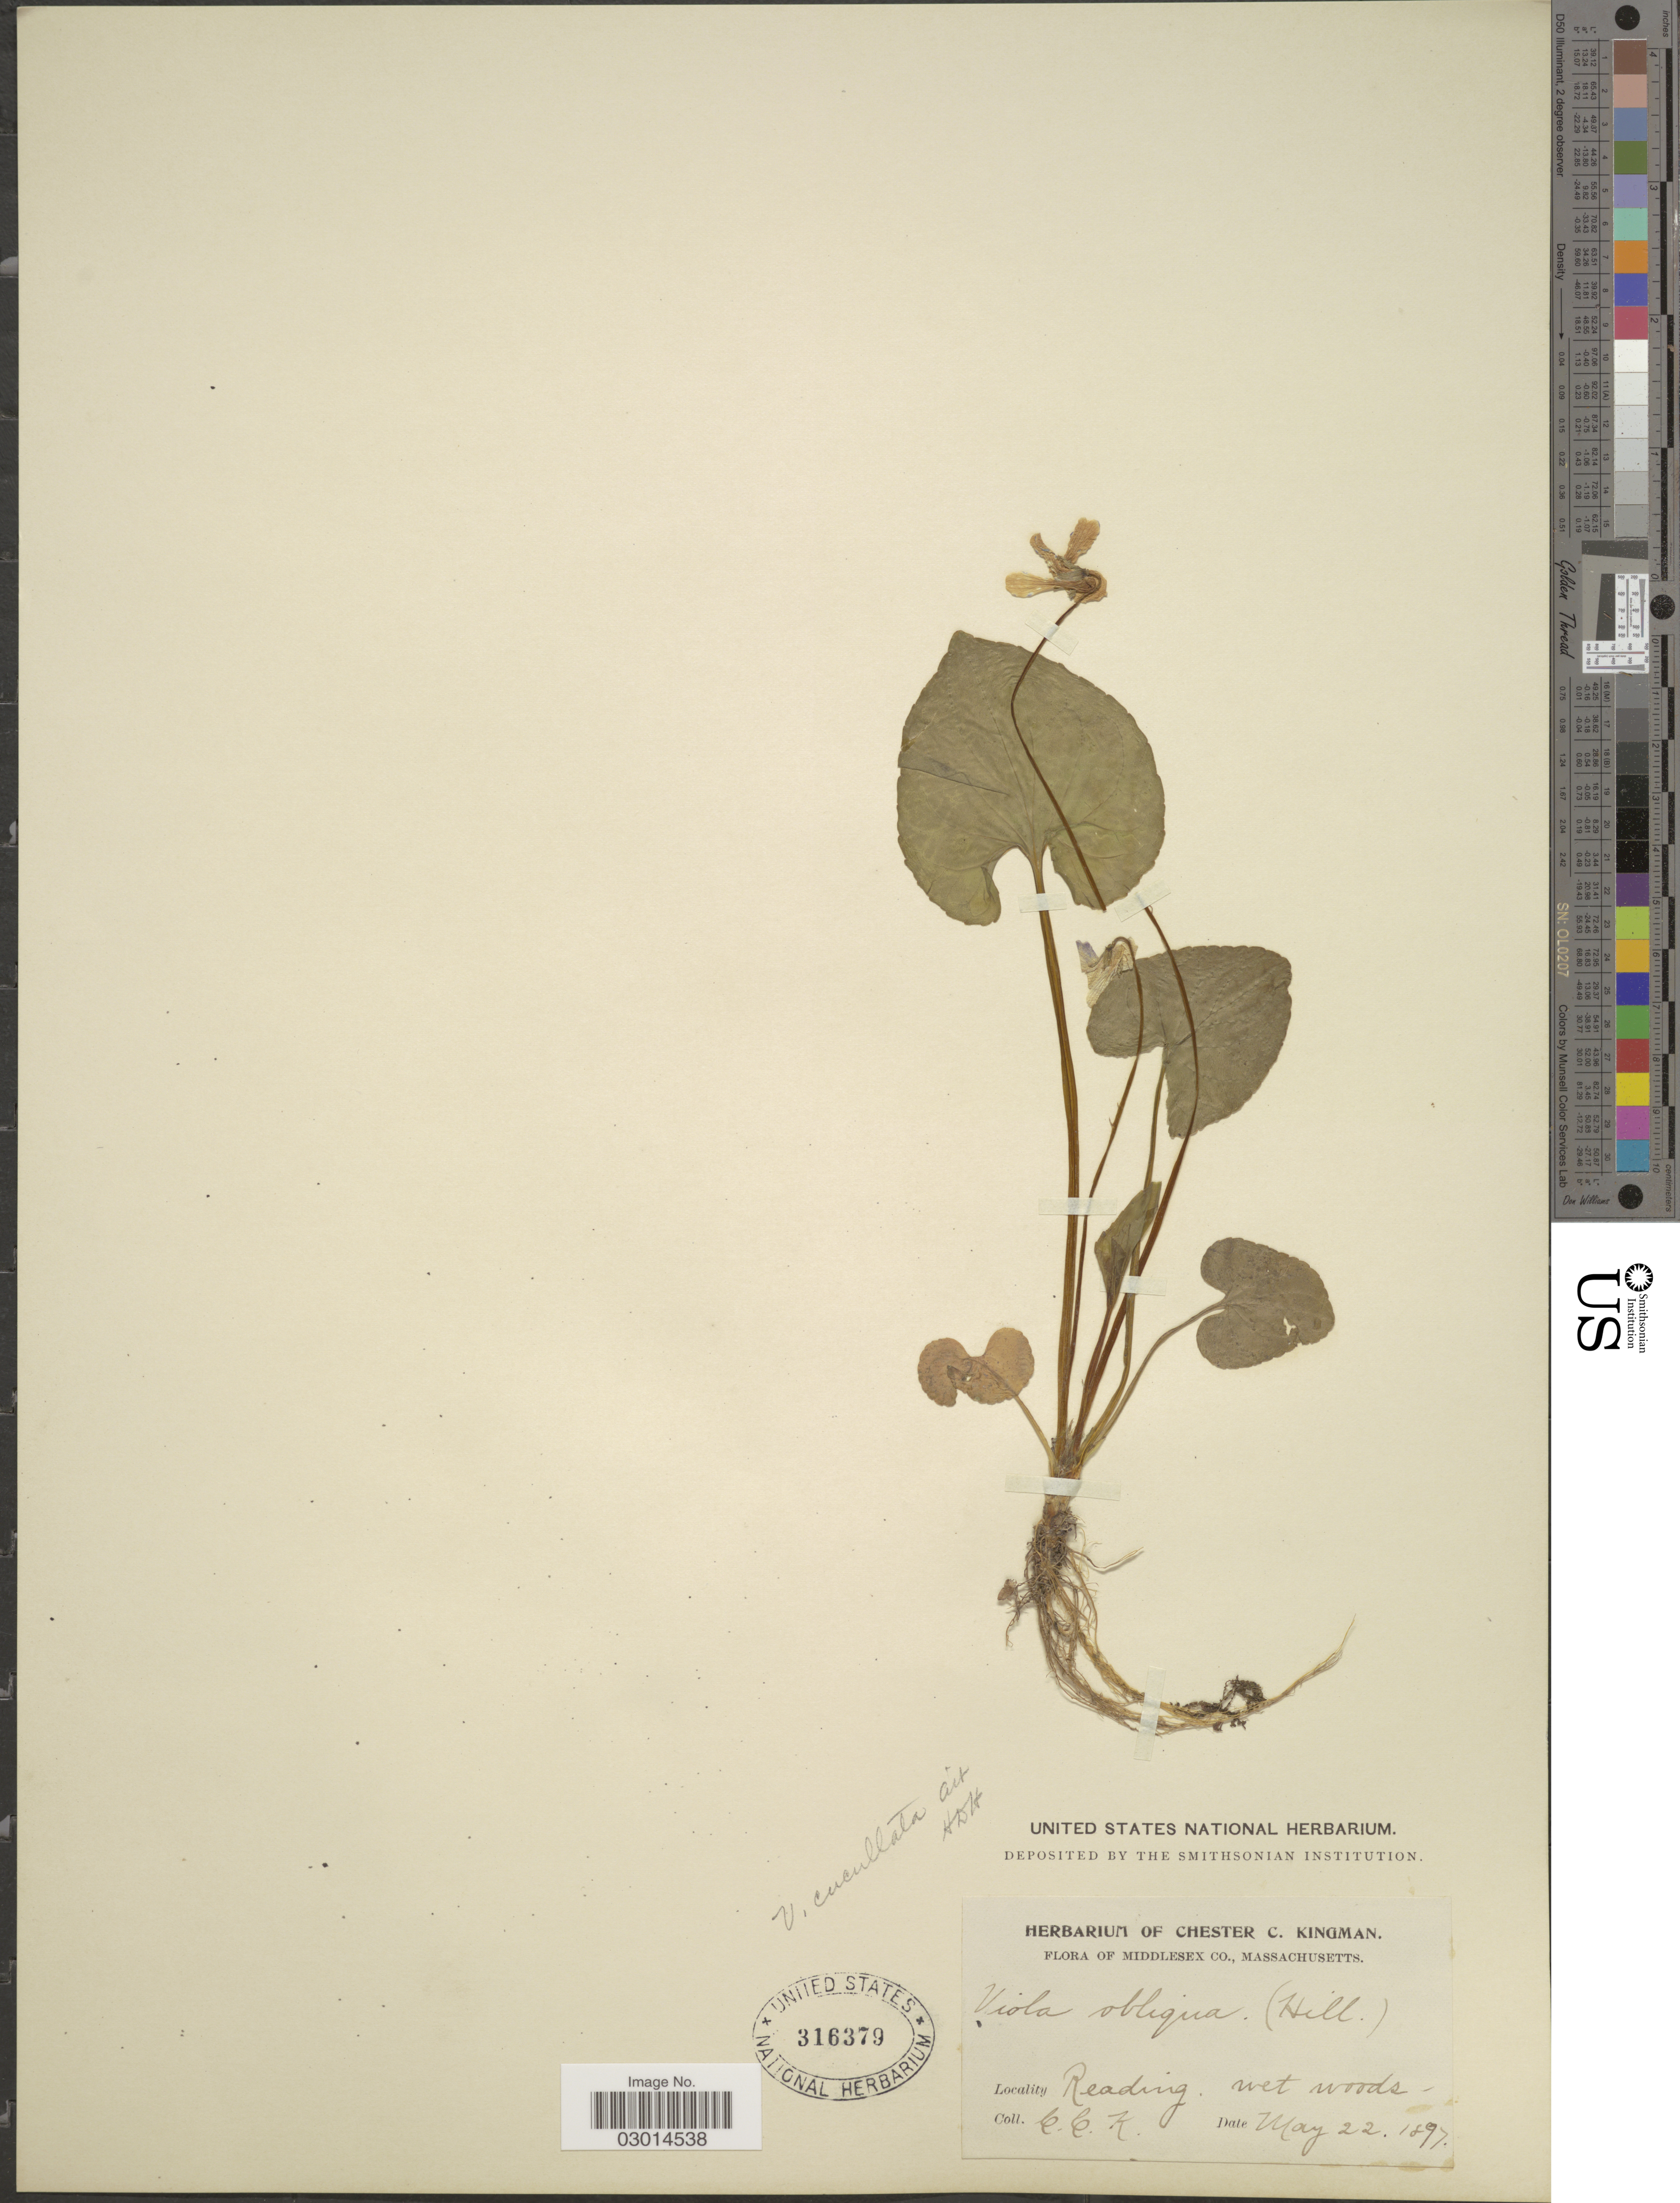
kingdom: Plantae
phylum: Tracheophyta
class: Magnoliopsida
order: Malpighiales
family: Violaceae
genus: Viola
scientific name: Viola cucullata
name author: Aiton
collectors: C. Kingman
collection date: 1897-05-22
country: United States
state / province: Massachusetts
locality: Middlesex Co., Reading.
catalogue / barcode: US 316379